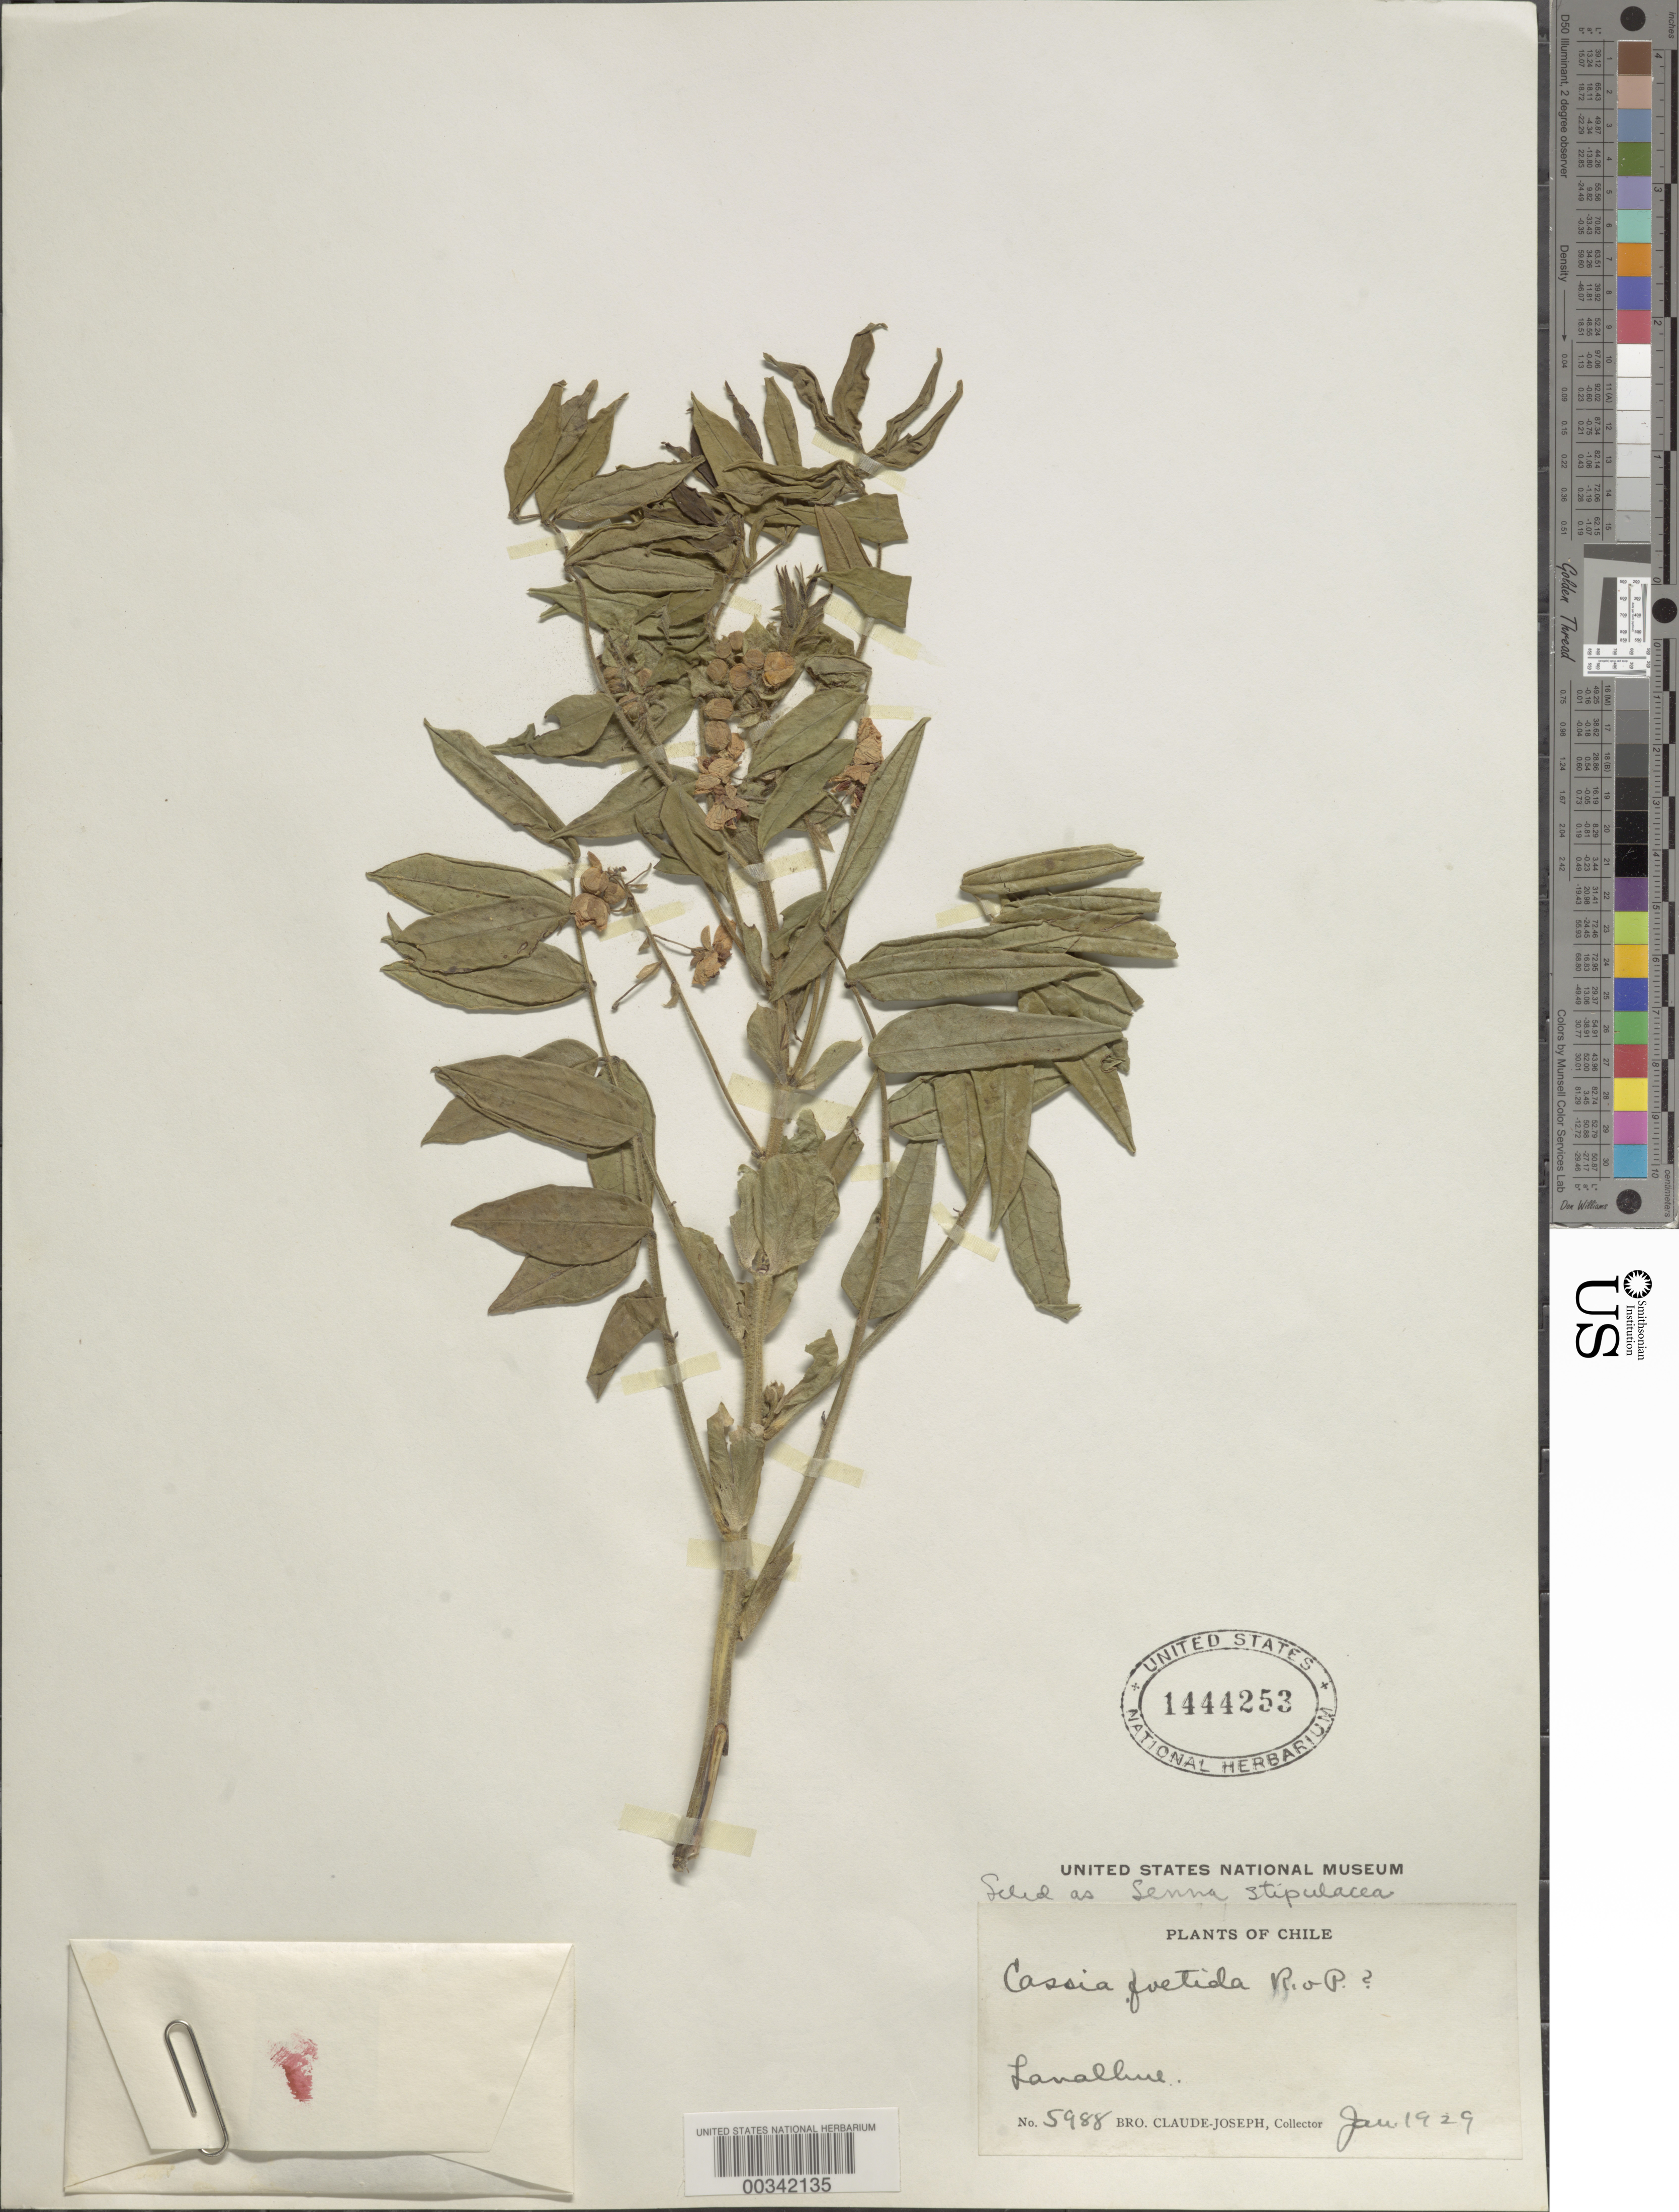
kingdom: Plantae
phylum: Tracheophyta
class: Magnoliopsida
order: Fabales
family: Fabaceae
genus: Senna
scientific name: Senna stipulacea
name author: (Aiton) H.S. Irwin & Barneby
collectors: Bro. Claude-Joseph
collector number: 5988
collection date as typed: Jan 1929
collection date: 1929-01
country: Chile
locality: Lanalhue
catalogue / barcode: US 1444253